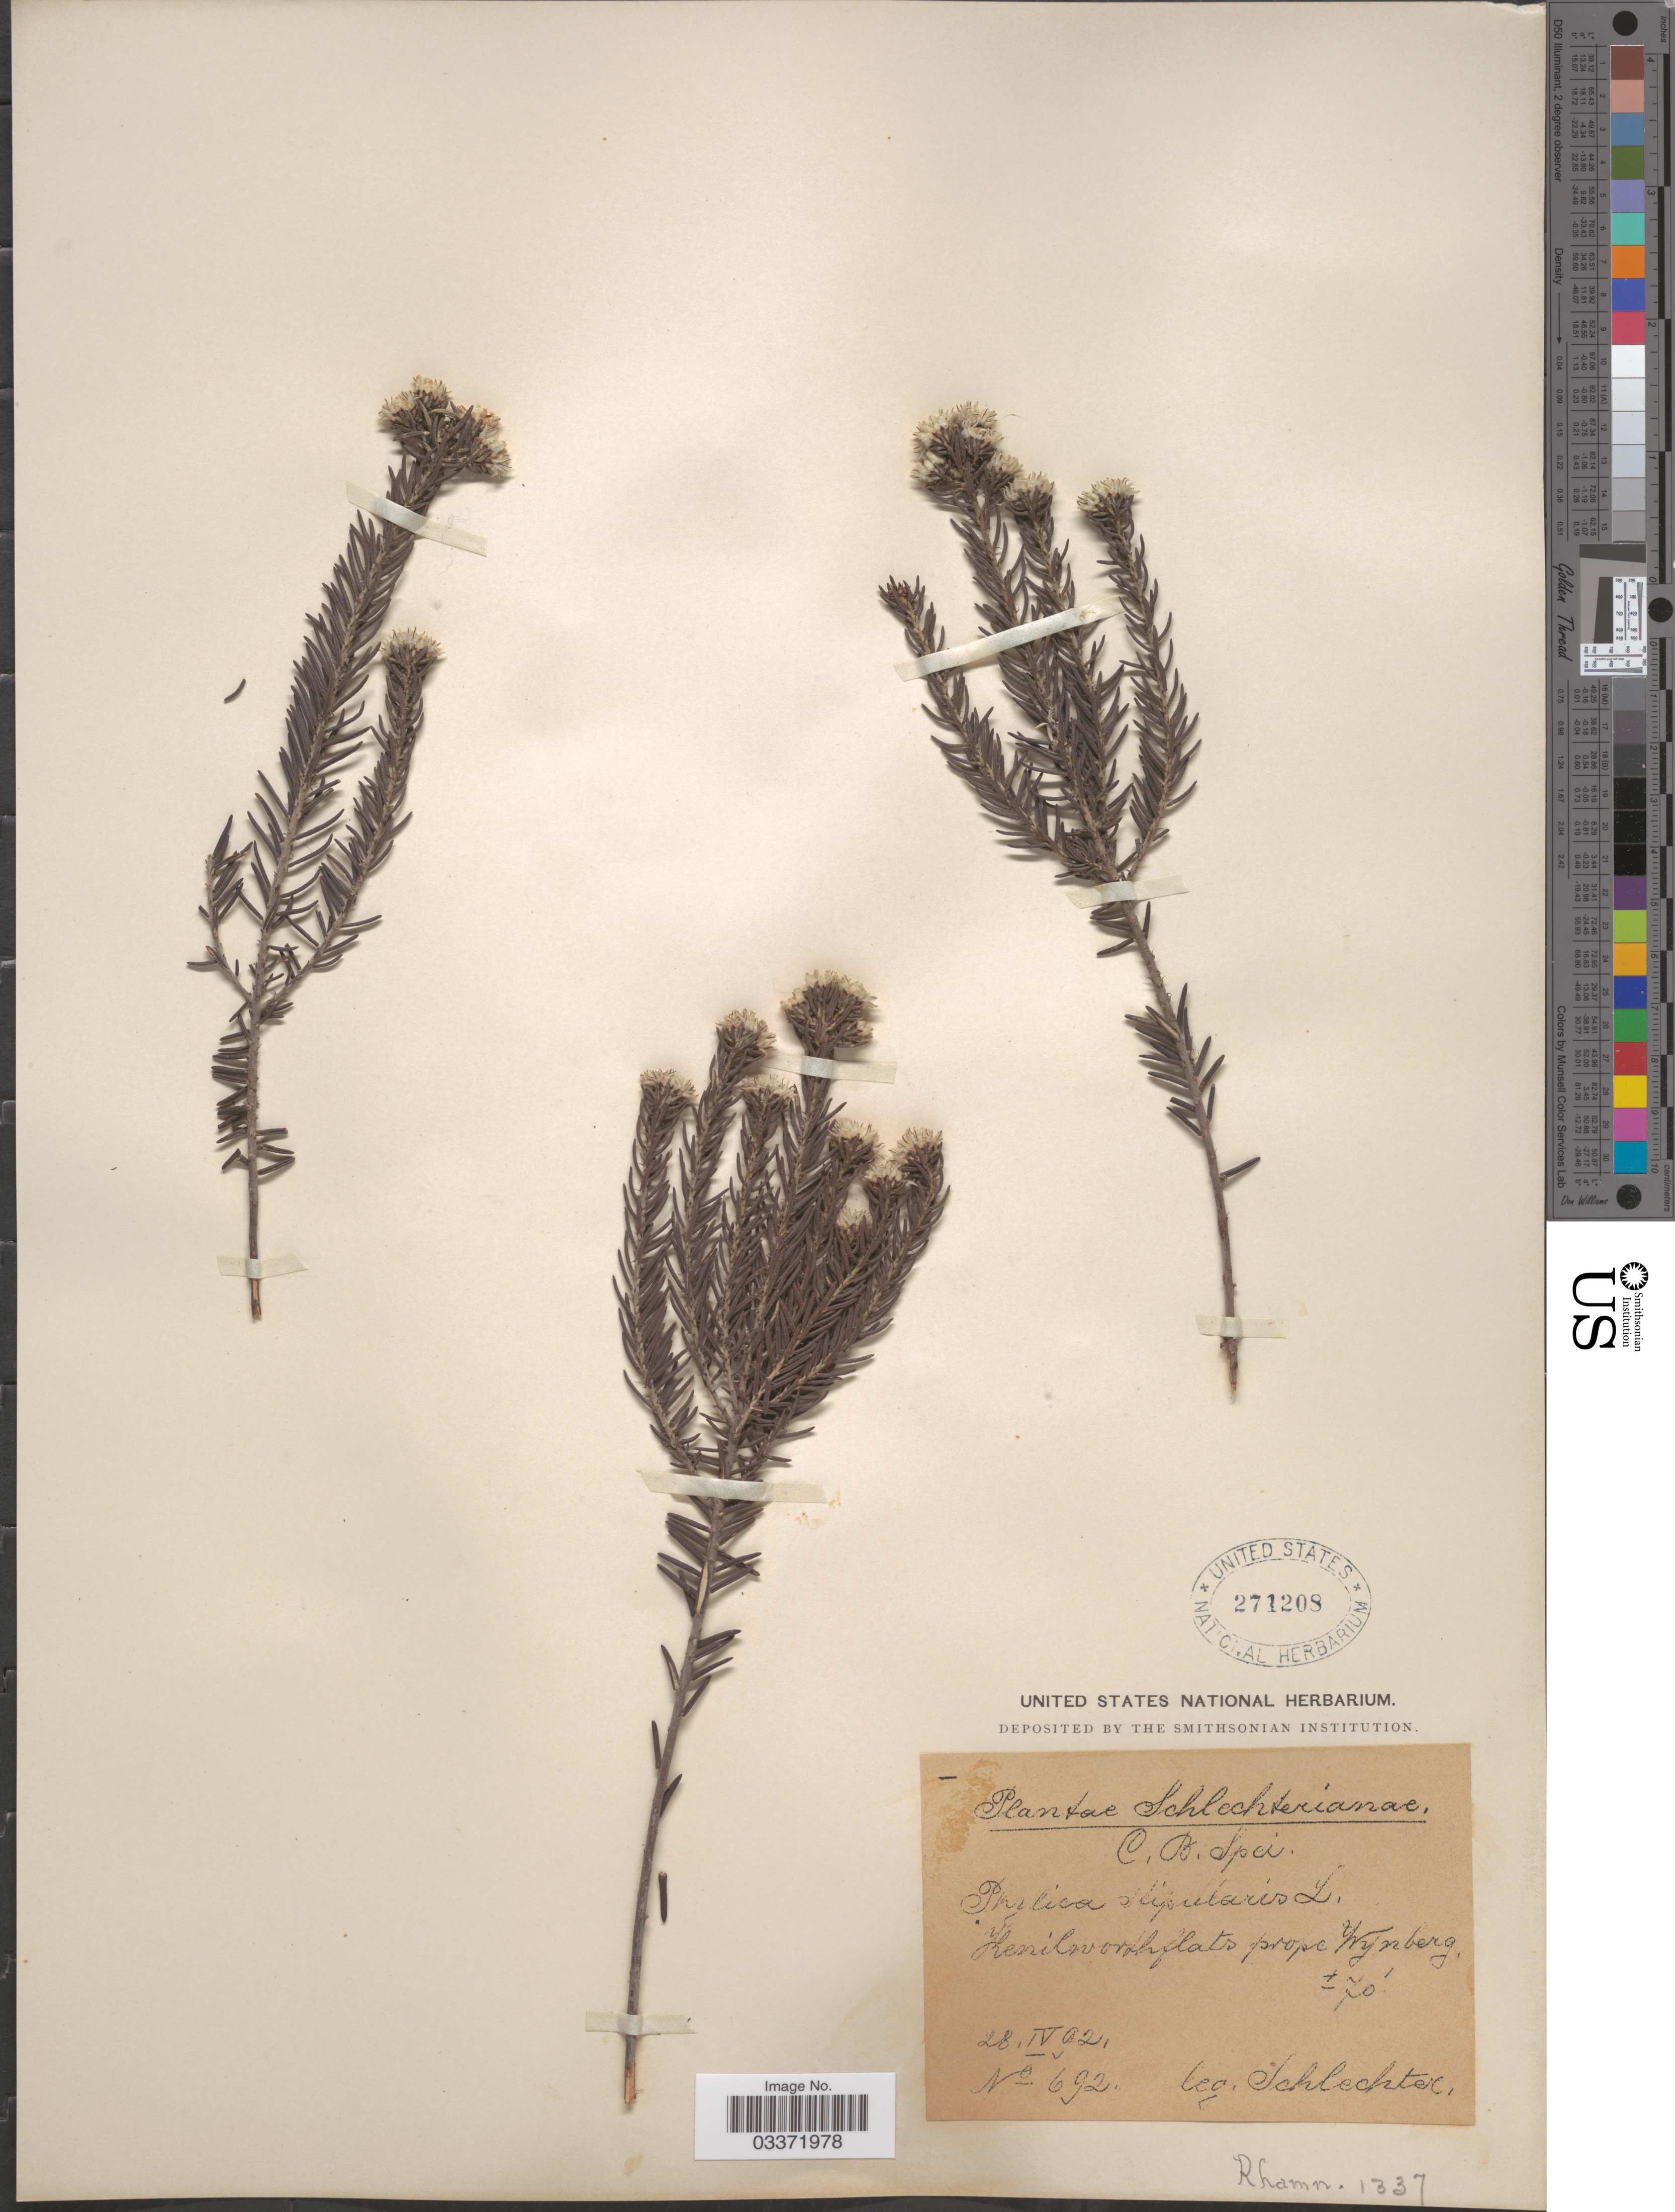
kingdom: Plantae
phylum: Tracheophyta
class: Magnoliopsida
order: Rosales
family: Rhamnaceae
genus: Trichocephalus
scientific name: Trichocephalus stipularis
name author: (L.) Brongn.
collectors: Schlechter, --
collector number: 692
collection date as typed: Transcribed d/m/y: 28/4/92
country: South Africa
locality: C.B. Spei. Kenilworthflats prope Wynberg.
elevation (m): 21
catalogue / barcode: US 271208